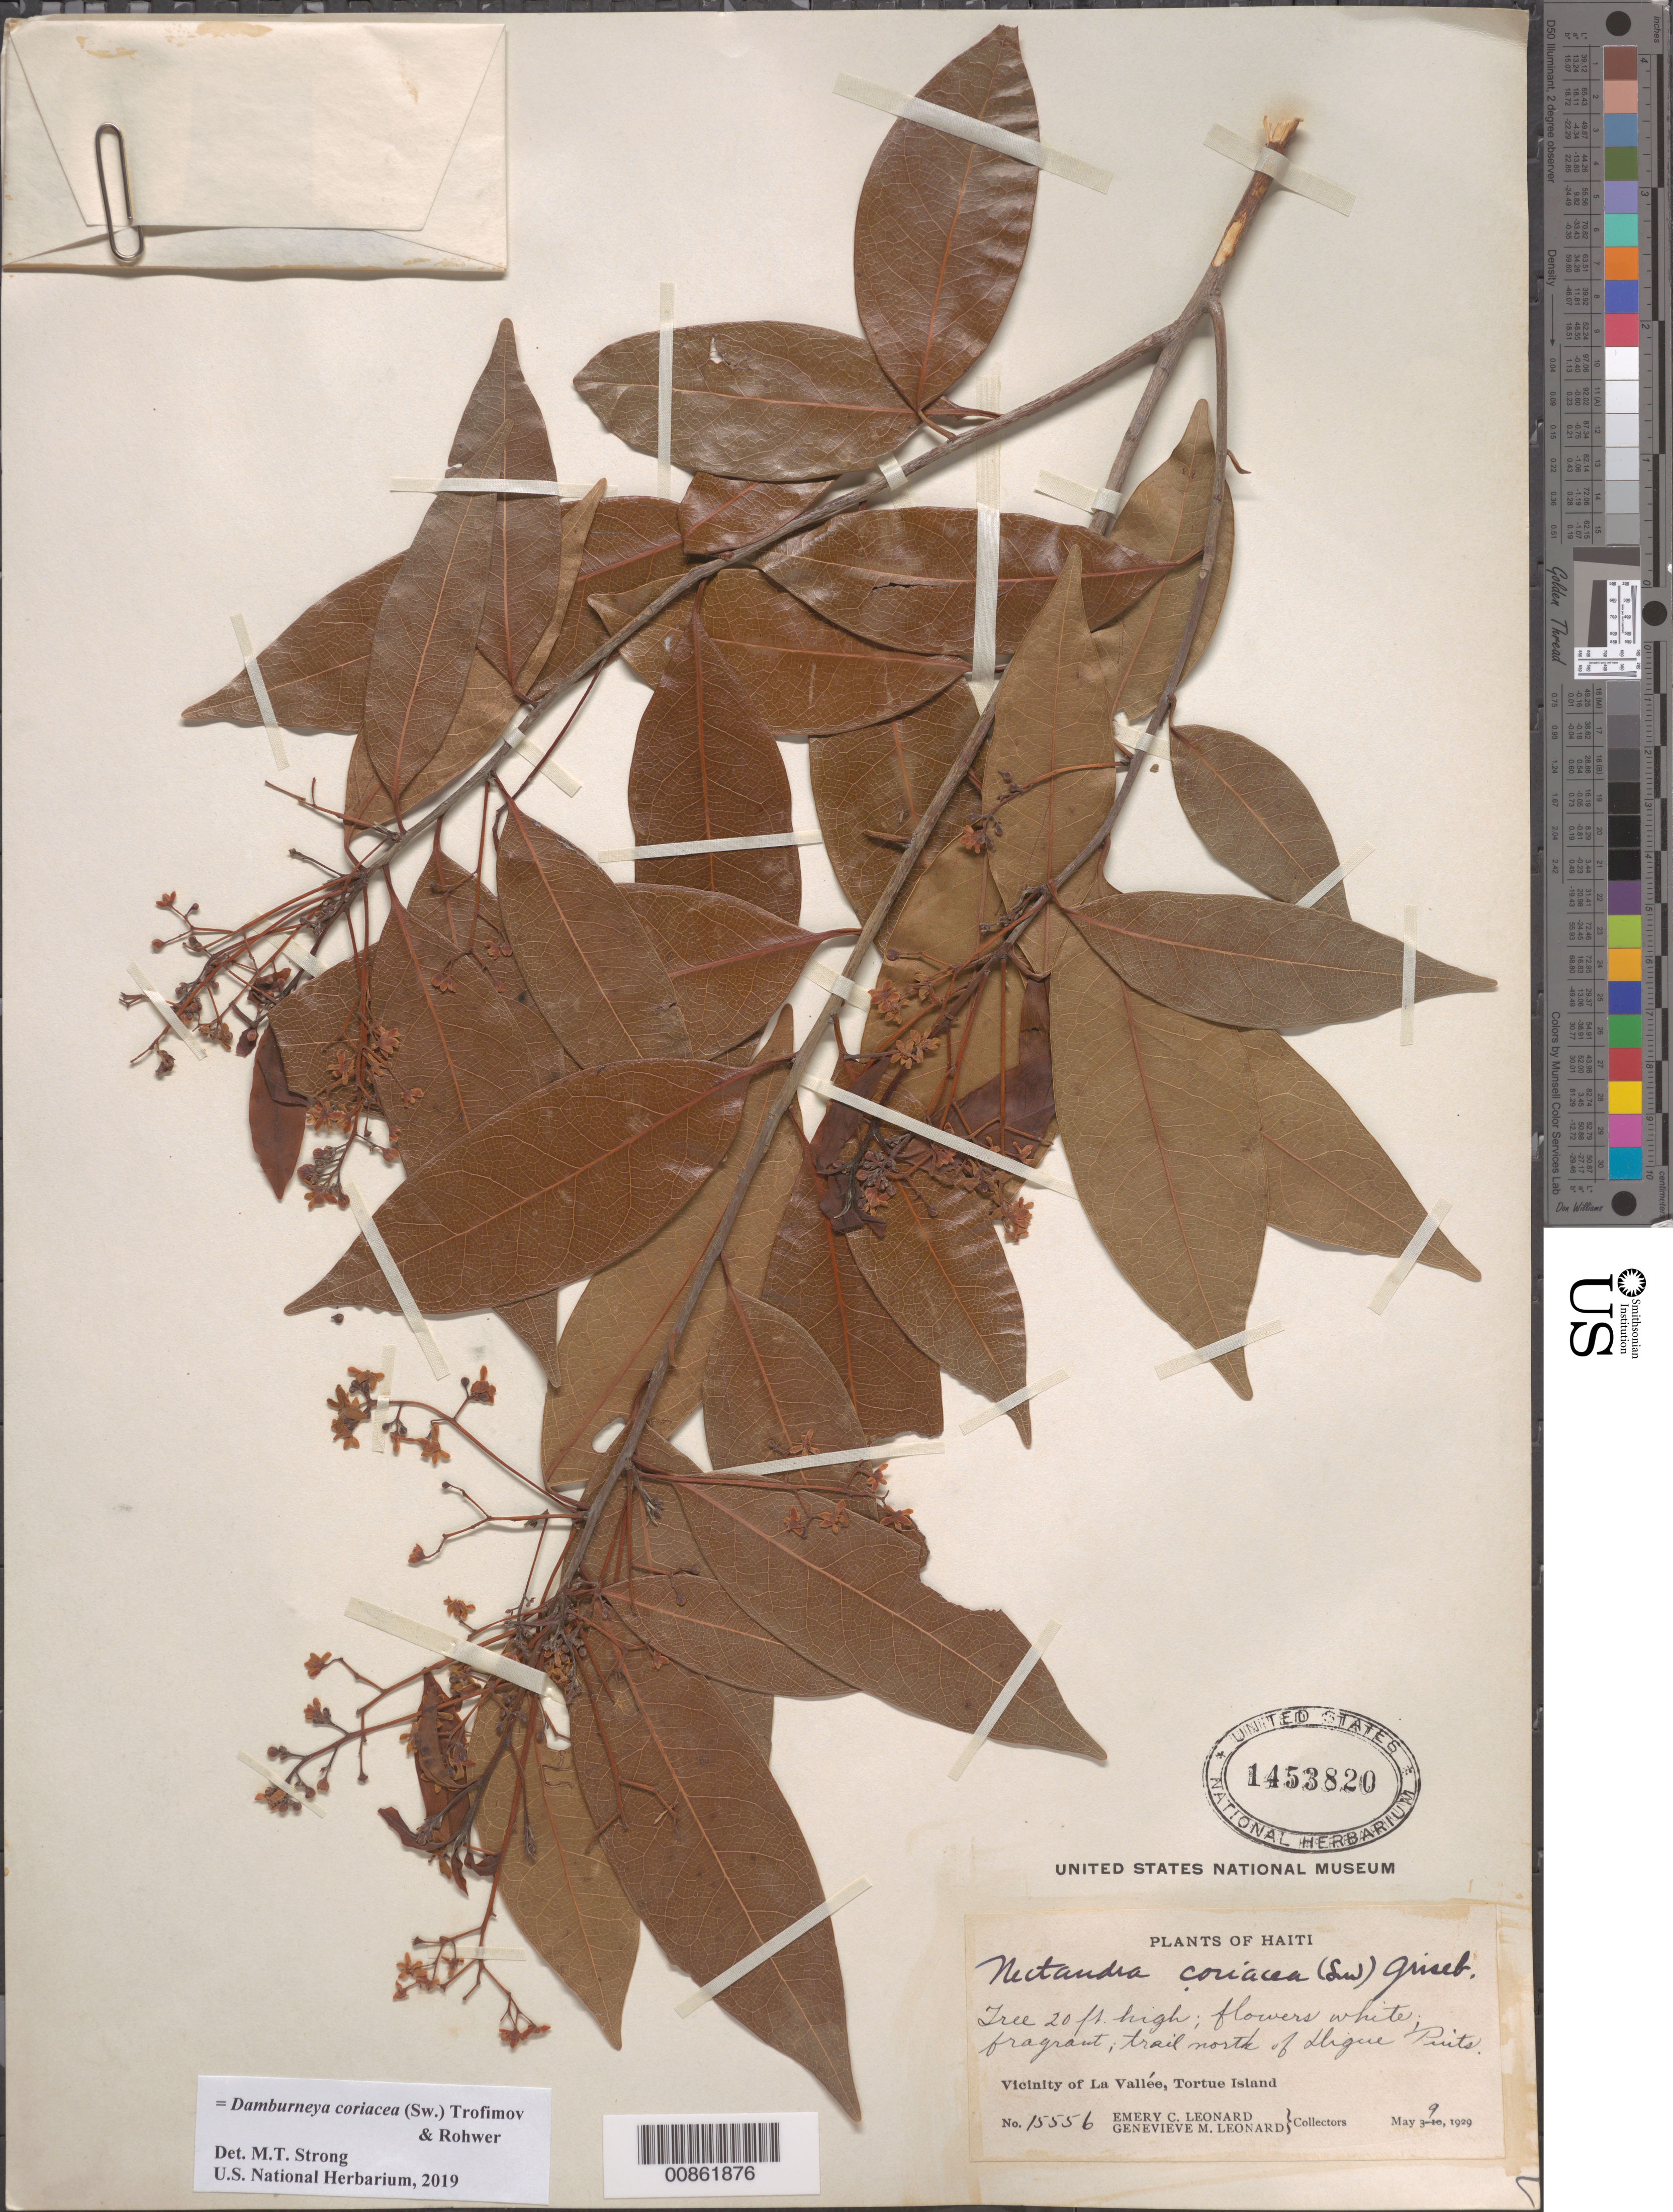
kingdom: Plantae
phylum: Tracheophyta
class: Magnoliopsida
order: Laurales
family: Lauraceae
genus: Damburneya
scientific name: Damburneya coriacea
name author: (Sw.) Trofimov & Rohwer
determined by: Strong, M. T., (US), Smithsonian Institution - National Museum of Natural History (UNITED STATES)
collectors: E. C. Leonard & G. M. Leonard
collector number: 15556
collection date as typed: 09 May 1929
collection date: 1929-05-09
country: Haiti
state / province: Nord-Óuest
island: Île de la Tortue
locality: Vicinity of La Vallée, Tortue Island. Trail north of "Lligue" Puits.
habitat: Trail.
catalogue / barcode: US 1453820